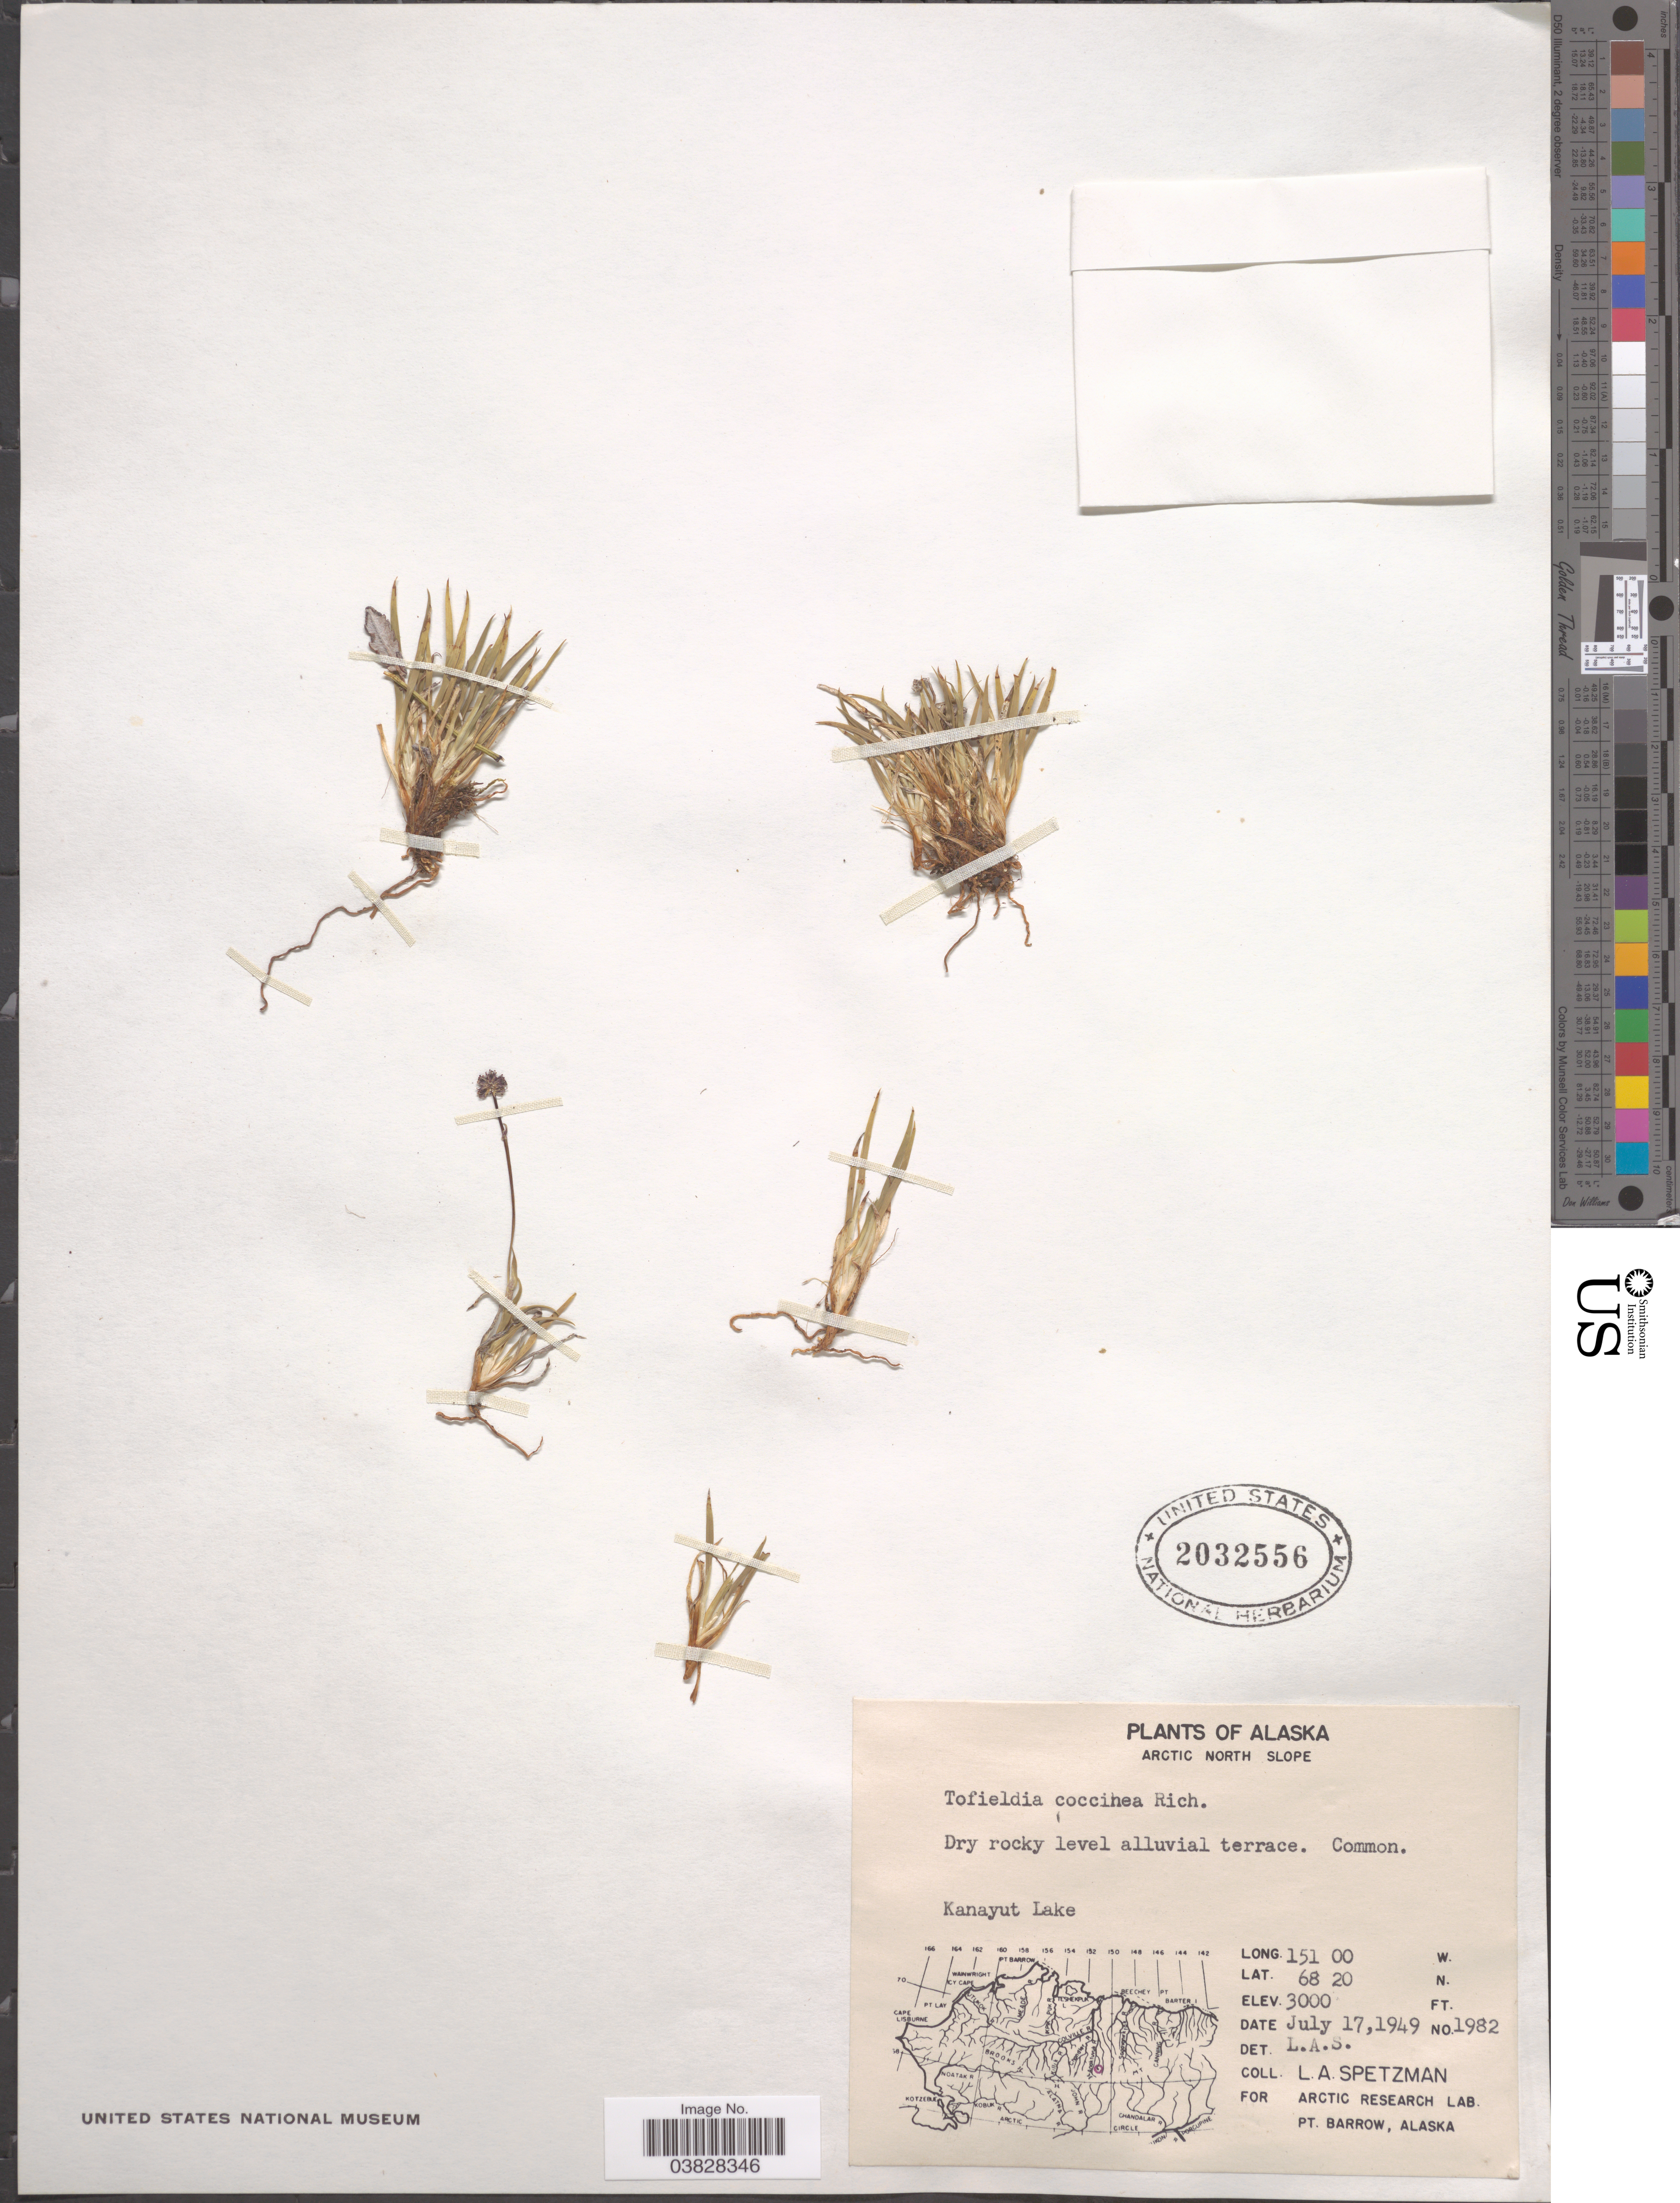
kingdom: Plantae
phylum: Tracheophyta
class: Liliopsida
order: Alismatales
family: Tofieldiaceae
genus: Tofieldia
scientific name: Tofieldia coccinea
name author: Richardson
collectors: L. Spetzman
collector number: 1982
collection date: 1949-07-17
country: United States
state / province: Alaska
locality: Arctic North Slope. Kanayut Lake.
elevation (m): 914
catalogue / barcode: US 2032556